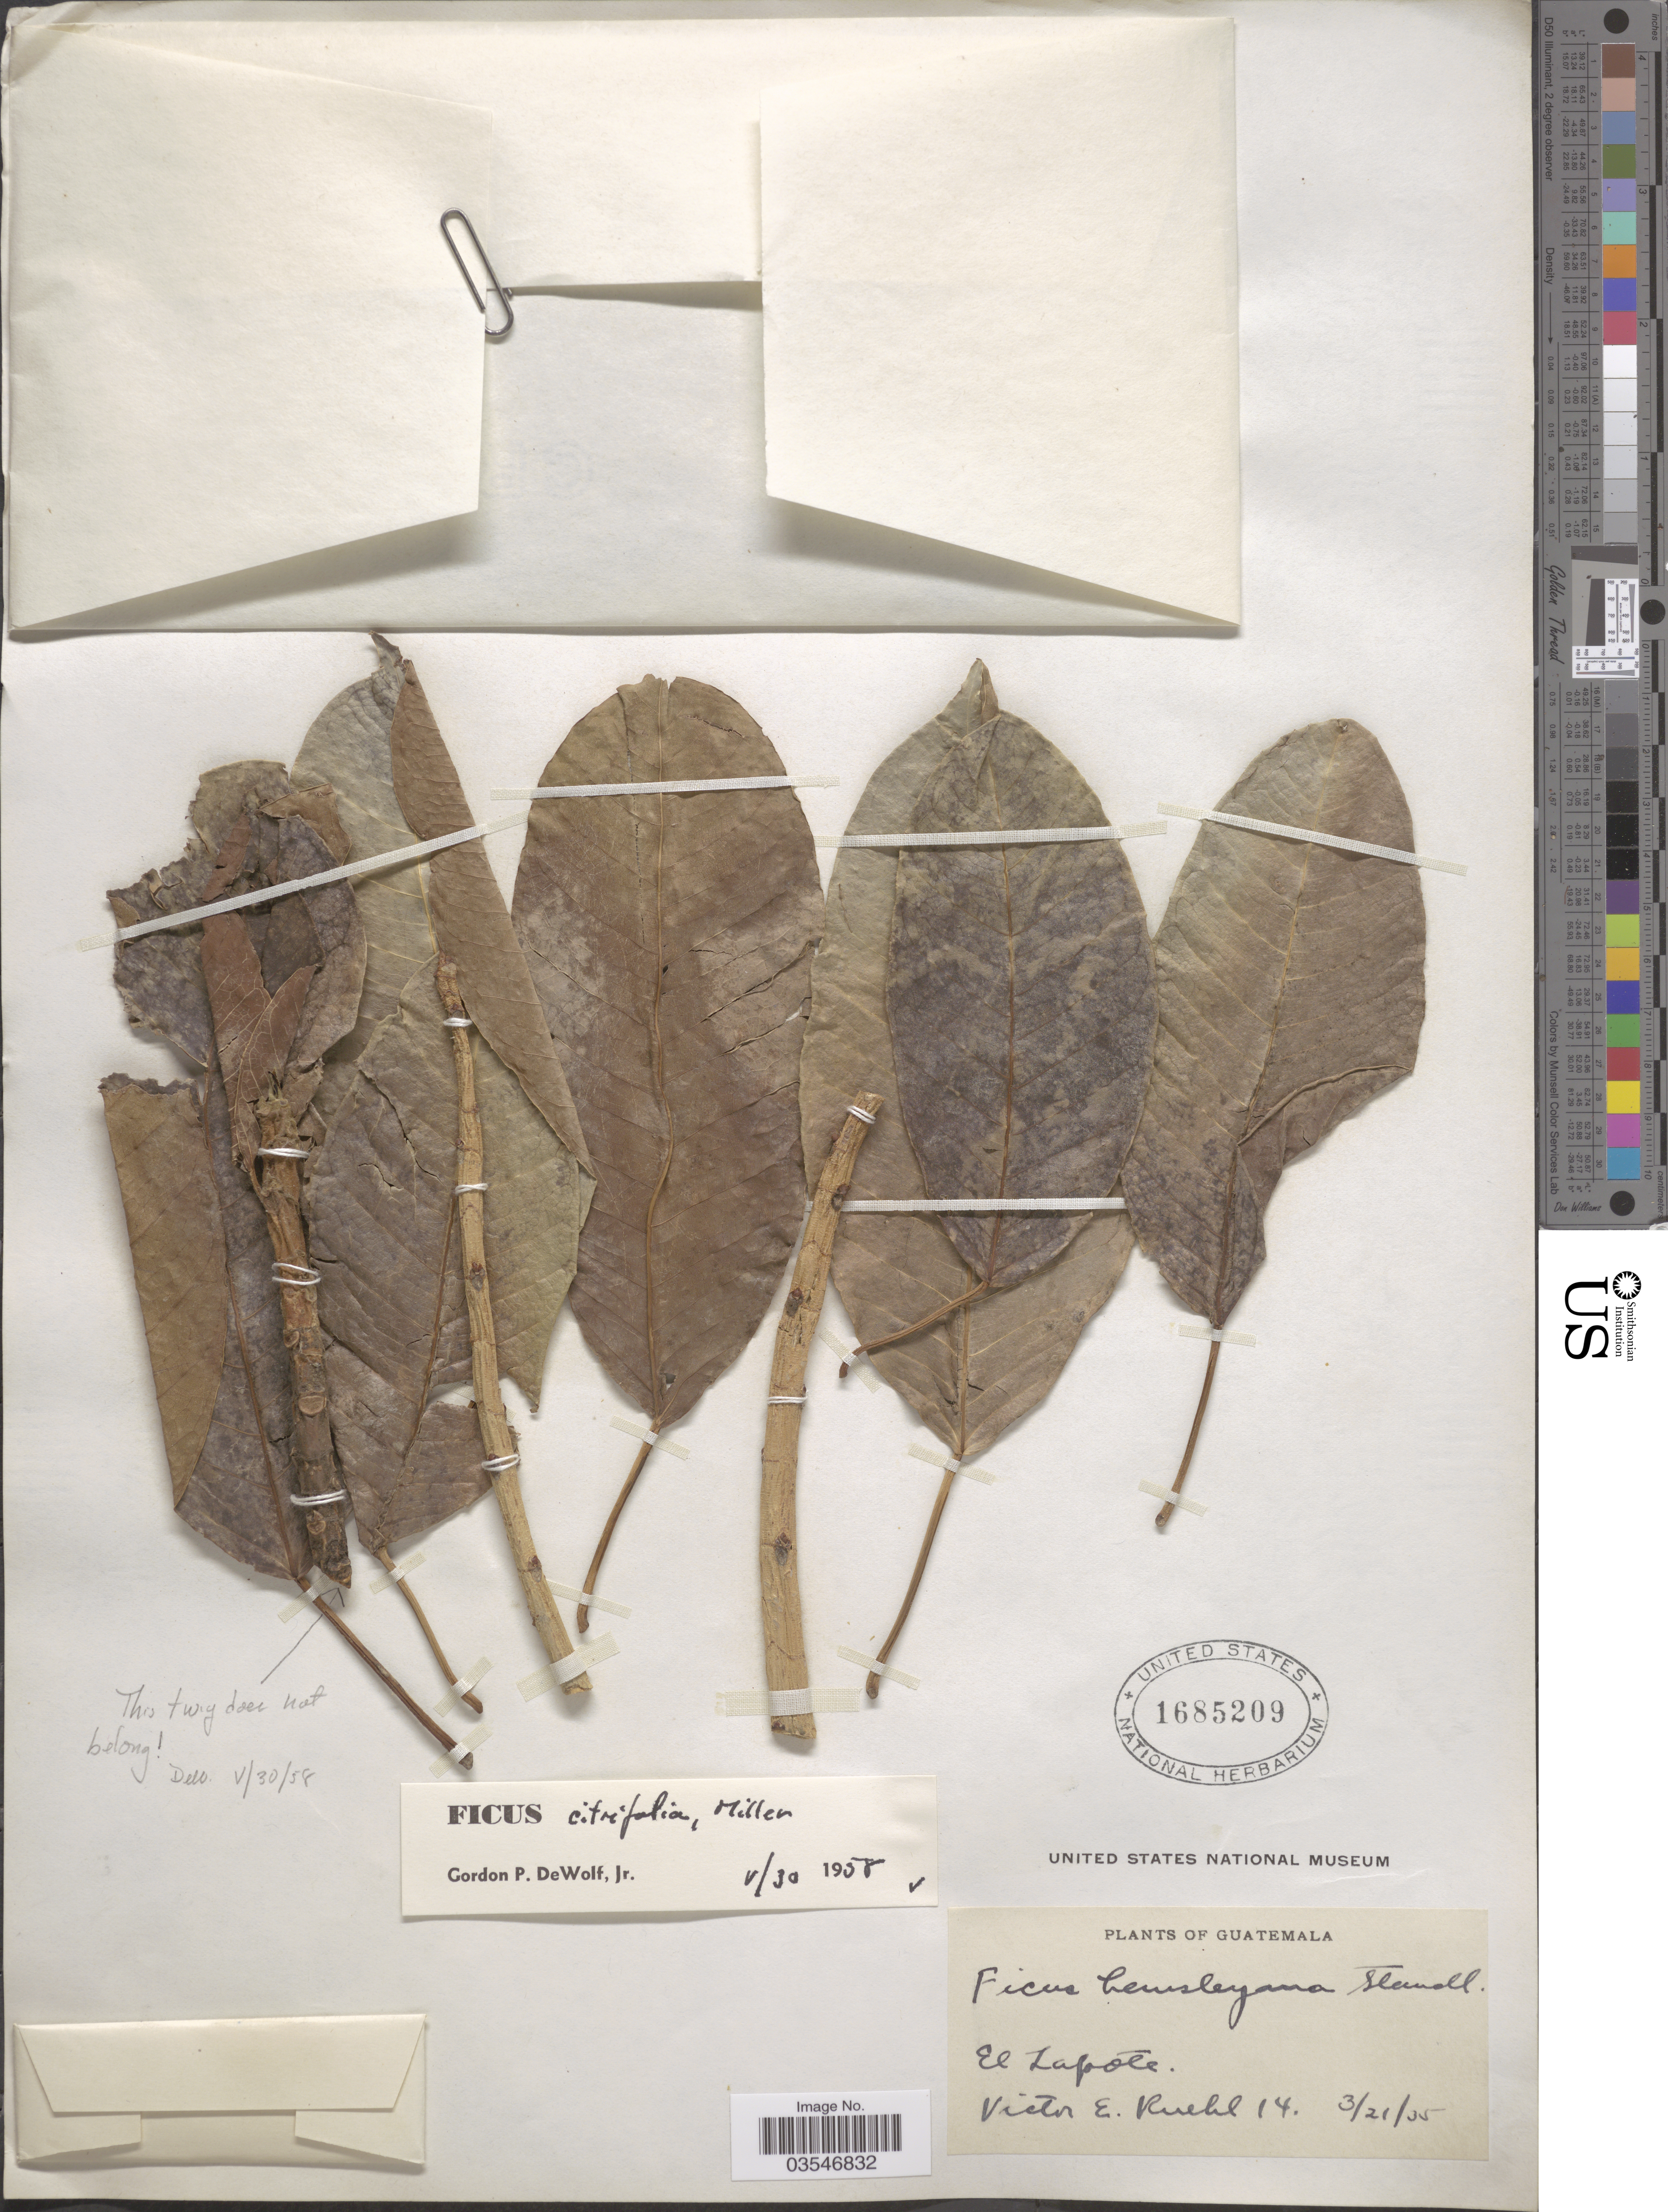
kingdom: Plantae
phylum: Tracheophyta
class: Magnoliopsida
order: Rosales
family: Moraceae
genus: Ficus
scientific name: Ficus citrifolia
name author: Mill.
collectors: V. Ruehl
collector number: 14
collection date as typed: Transcribed d/m/y: 21/3/35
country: Guatemala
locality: El Zapote.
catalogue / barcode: US 1685209